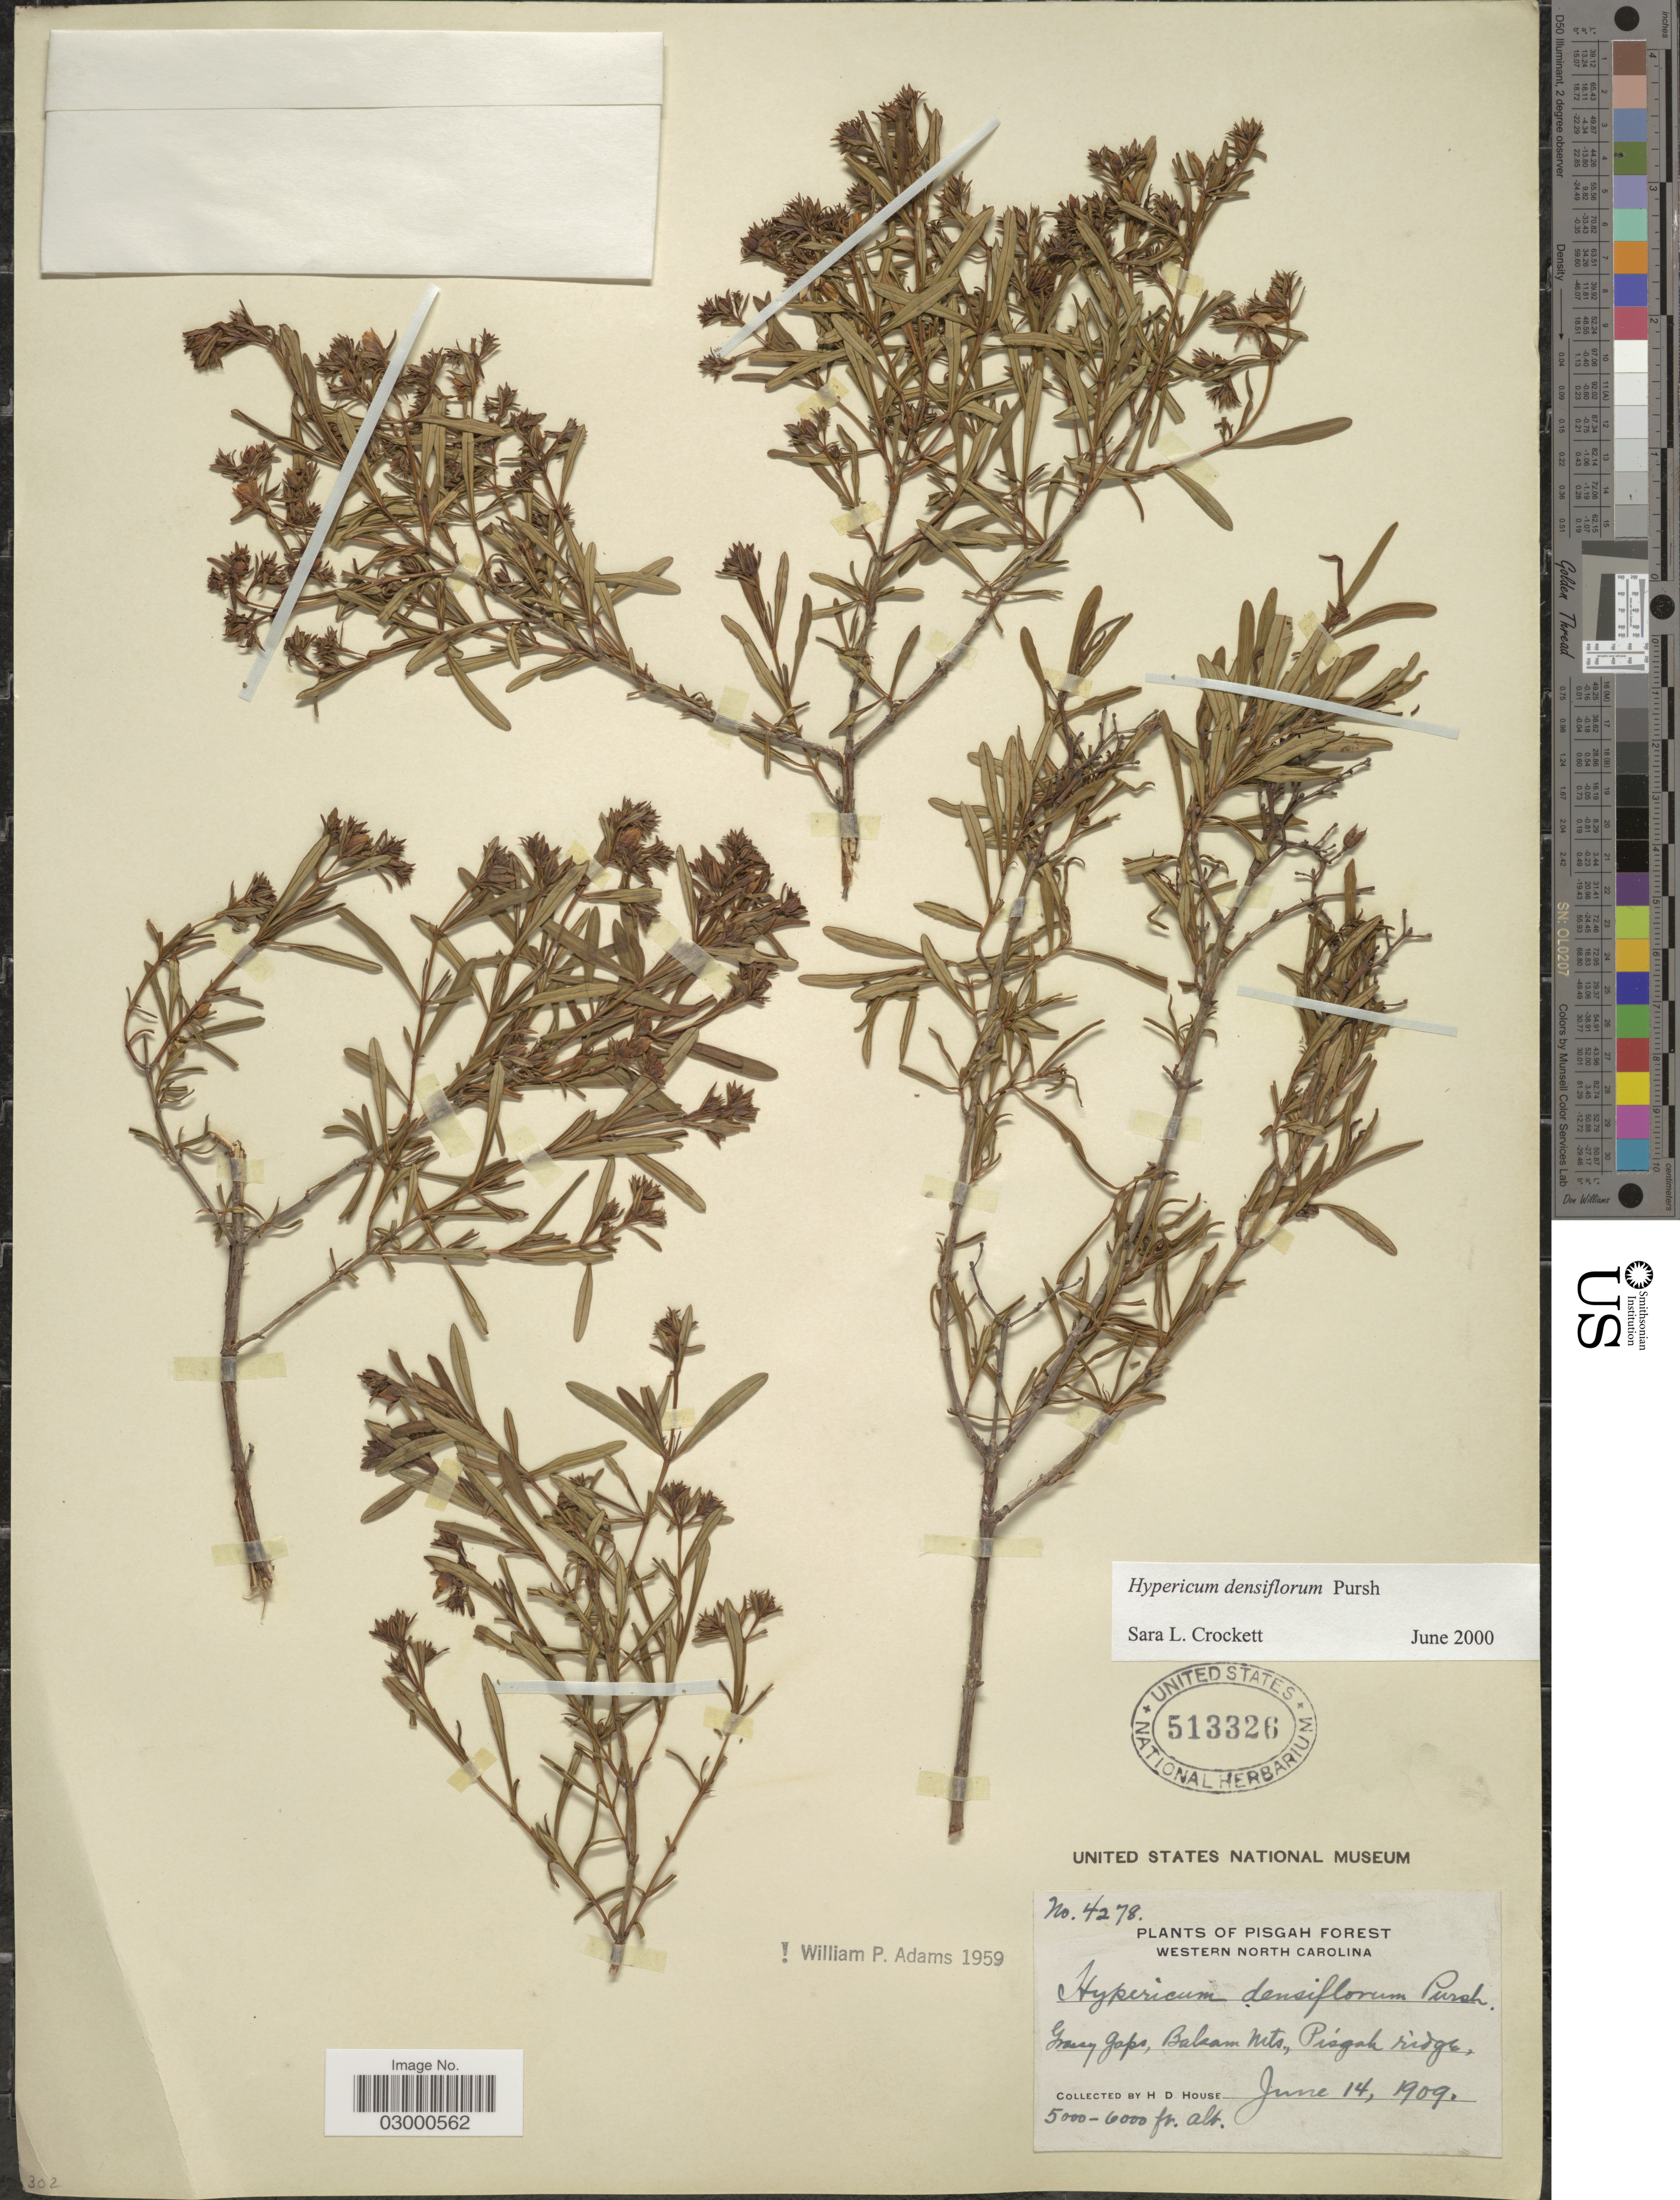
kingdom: Plantae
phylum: Tracheophyta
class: Magnoliopsida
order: Malpighiales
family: Hypericaceae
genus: Hypericum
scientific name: Hypericum densiflorum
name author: Pursh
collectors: H. D. House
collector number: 4278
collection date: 1909-06-14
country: United States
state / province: North Carolina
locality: Pisgah Forest, Western North Carolina, Balsam Mts., Pisgah ridge.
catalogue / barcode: US 513326